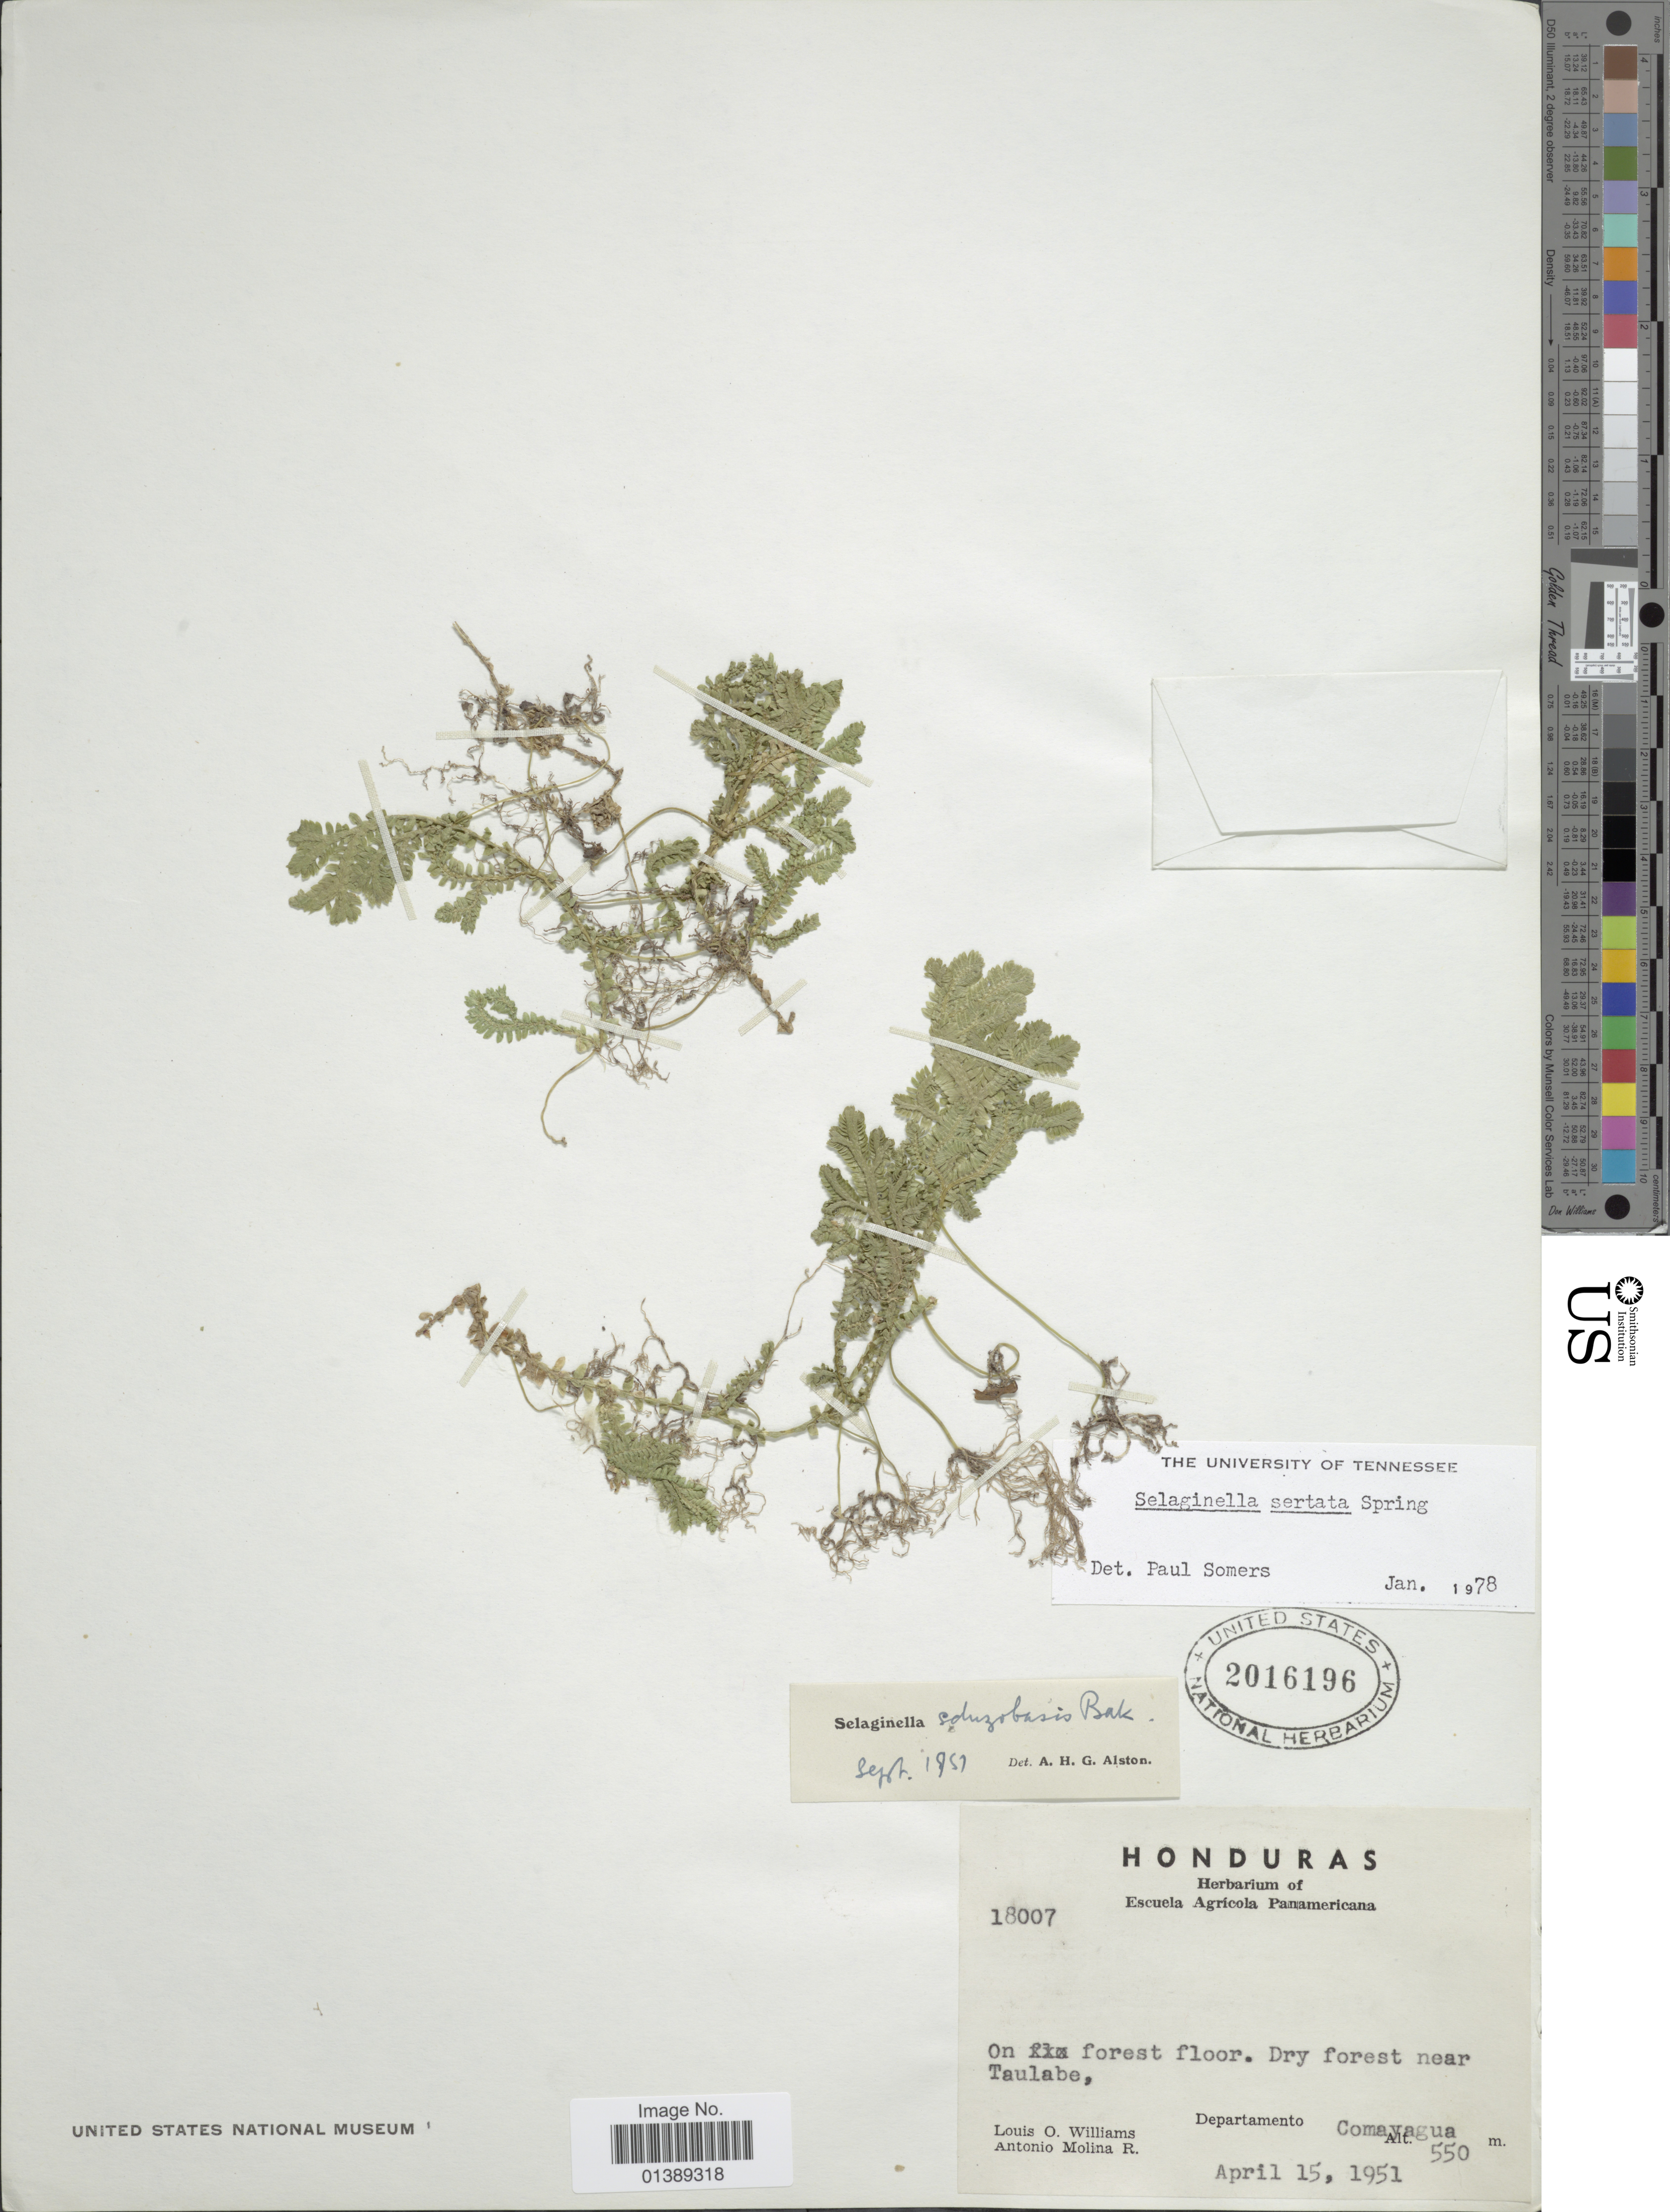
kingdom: Plantae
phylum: Tracheophyta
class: Lycopodiopsida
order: Selaginellales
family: Selaginellaceae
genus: Selaginella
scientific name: Selaginella sertata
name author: Spring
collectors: L. O. Williams & A. Molina R.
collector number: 18007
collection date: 1951-04-15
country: Honduras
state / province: Comayagua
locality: Dry forest near Taulabe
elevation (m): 550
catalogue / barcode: US 2016196